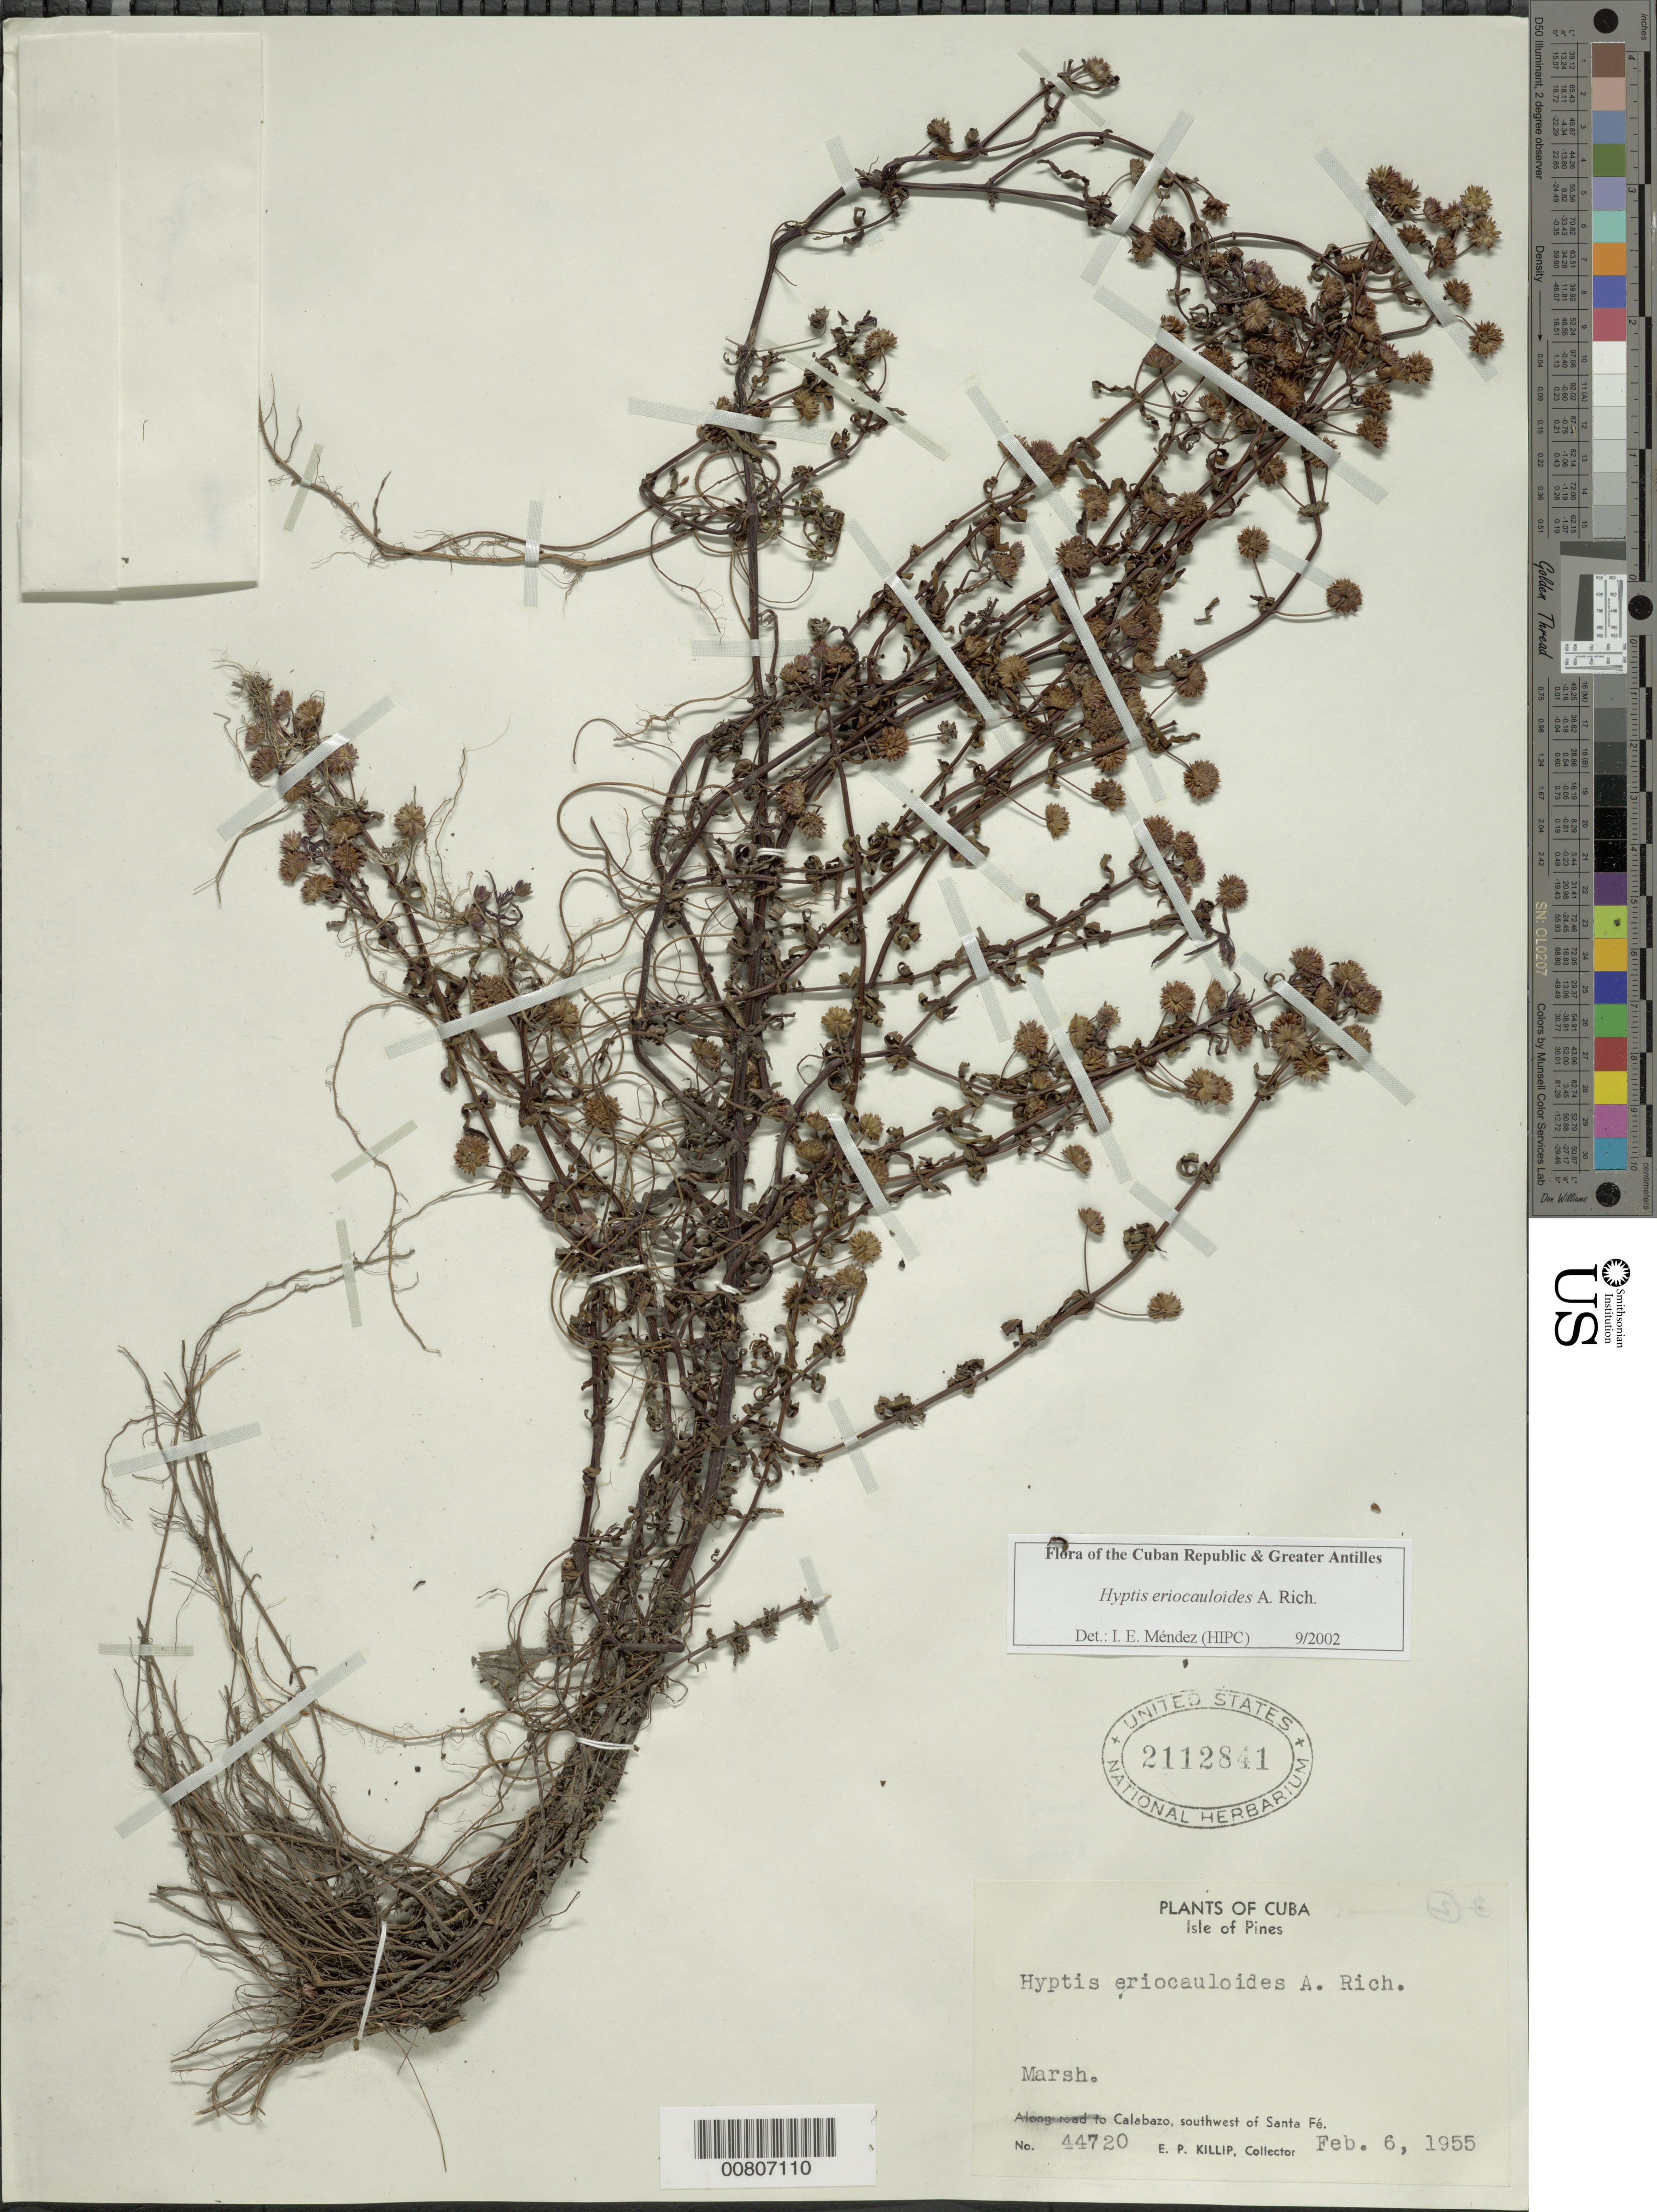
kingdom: Plantae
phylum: Tracheophyta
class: Magnoliopsida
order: Lamiales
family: Lamiaceae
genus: Hyptis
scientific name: Hyptis eriocauloides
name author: A. Rich.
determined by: Méndez, Isidro E., (HIPC)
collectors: E. P. Killip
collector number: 44720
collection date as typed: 06 Feb 1955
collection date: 1955-02-06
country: Cuba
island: Cuba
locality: Calabazo, SW of Santa Fé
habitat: Marsh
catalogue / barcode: US 2112841